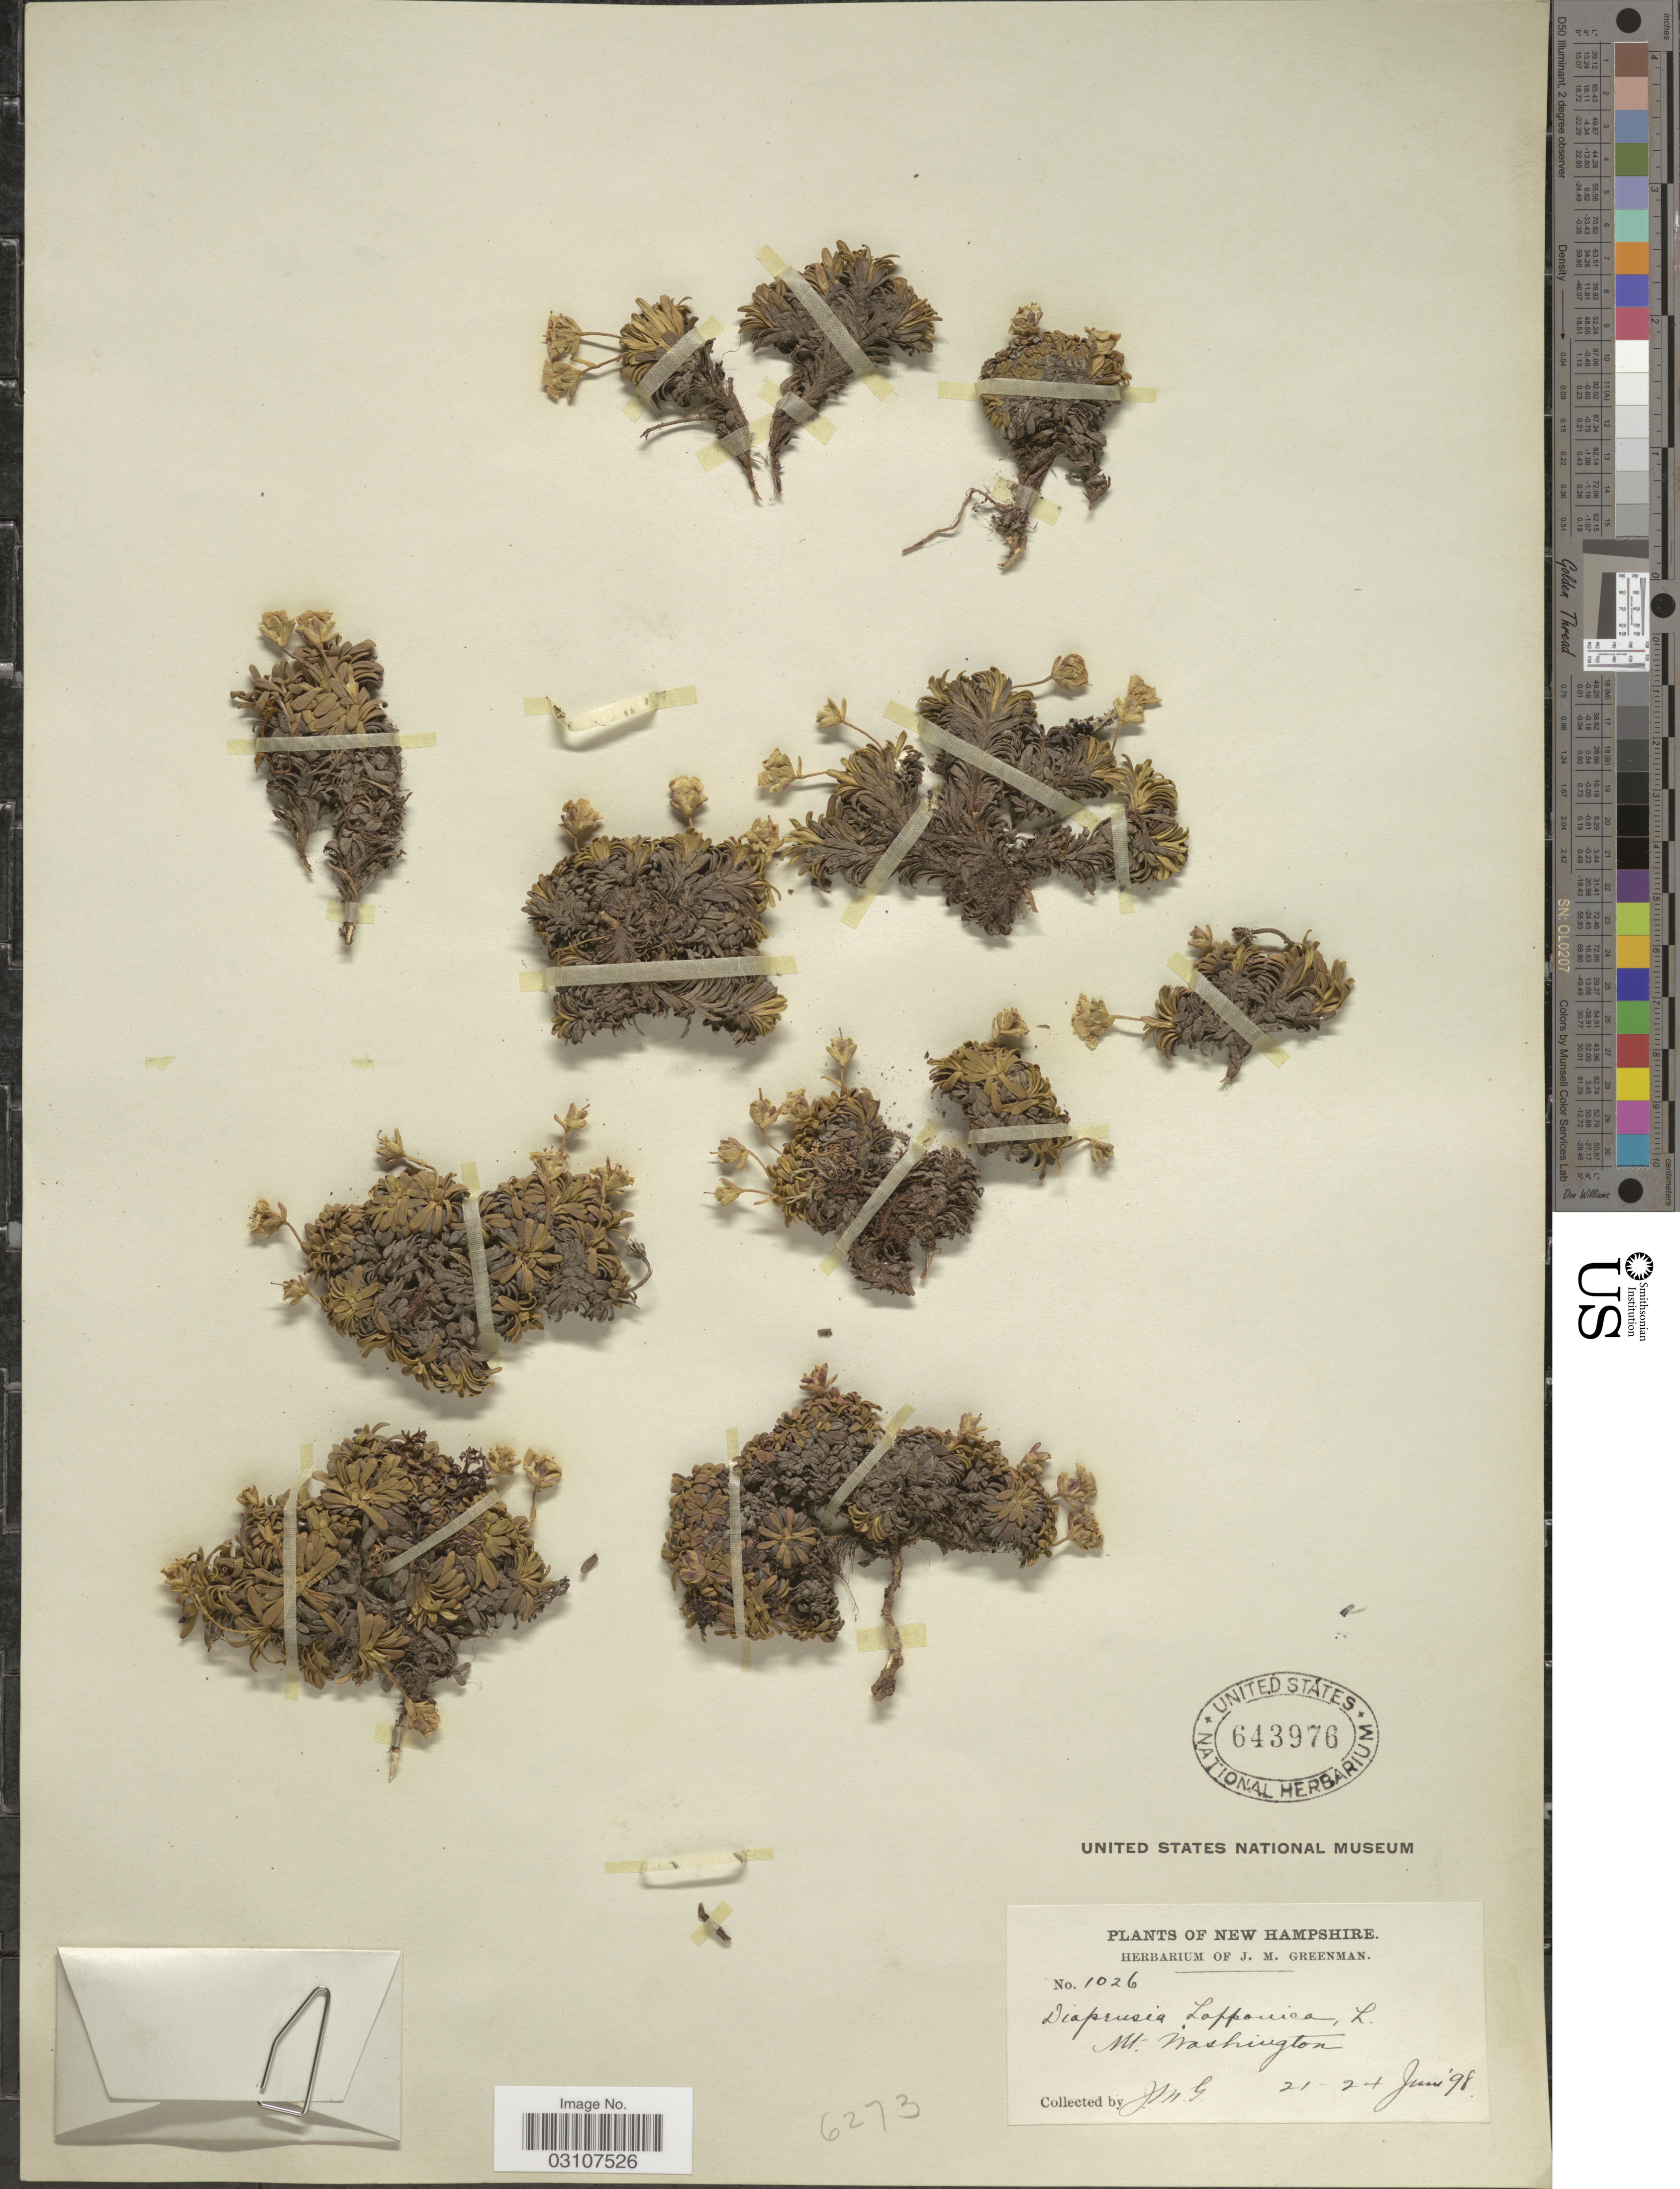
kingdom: Plantae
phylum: Tracheophyta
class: Magnoliopsida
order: Ericales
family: Diapensiaceae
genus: Diapensia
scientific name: Diapensia lapponica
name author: L.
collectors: J. M. Greenman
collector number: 1026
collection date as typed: Transcribed d/m/y: 21/6/98 to 24/6/98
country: United States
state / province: New Hampshire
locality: Mt. Washington.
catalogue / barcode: US 643976